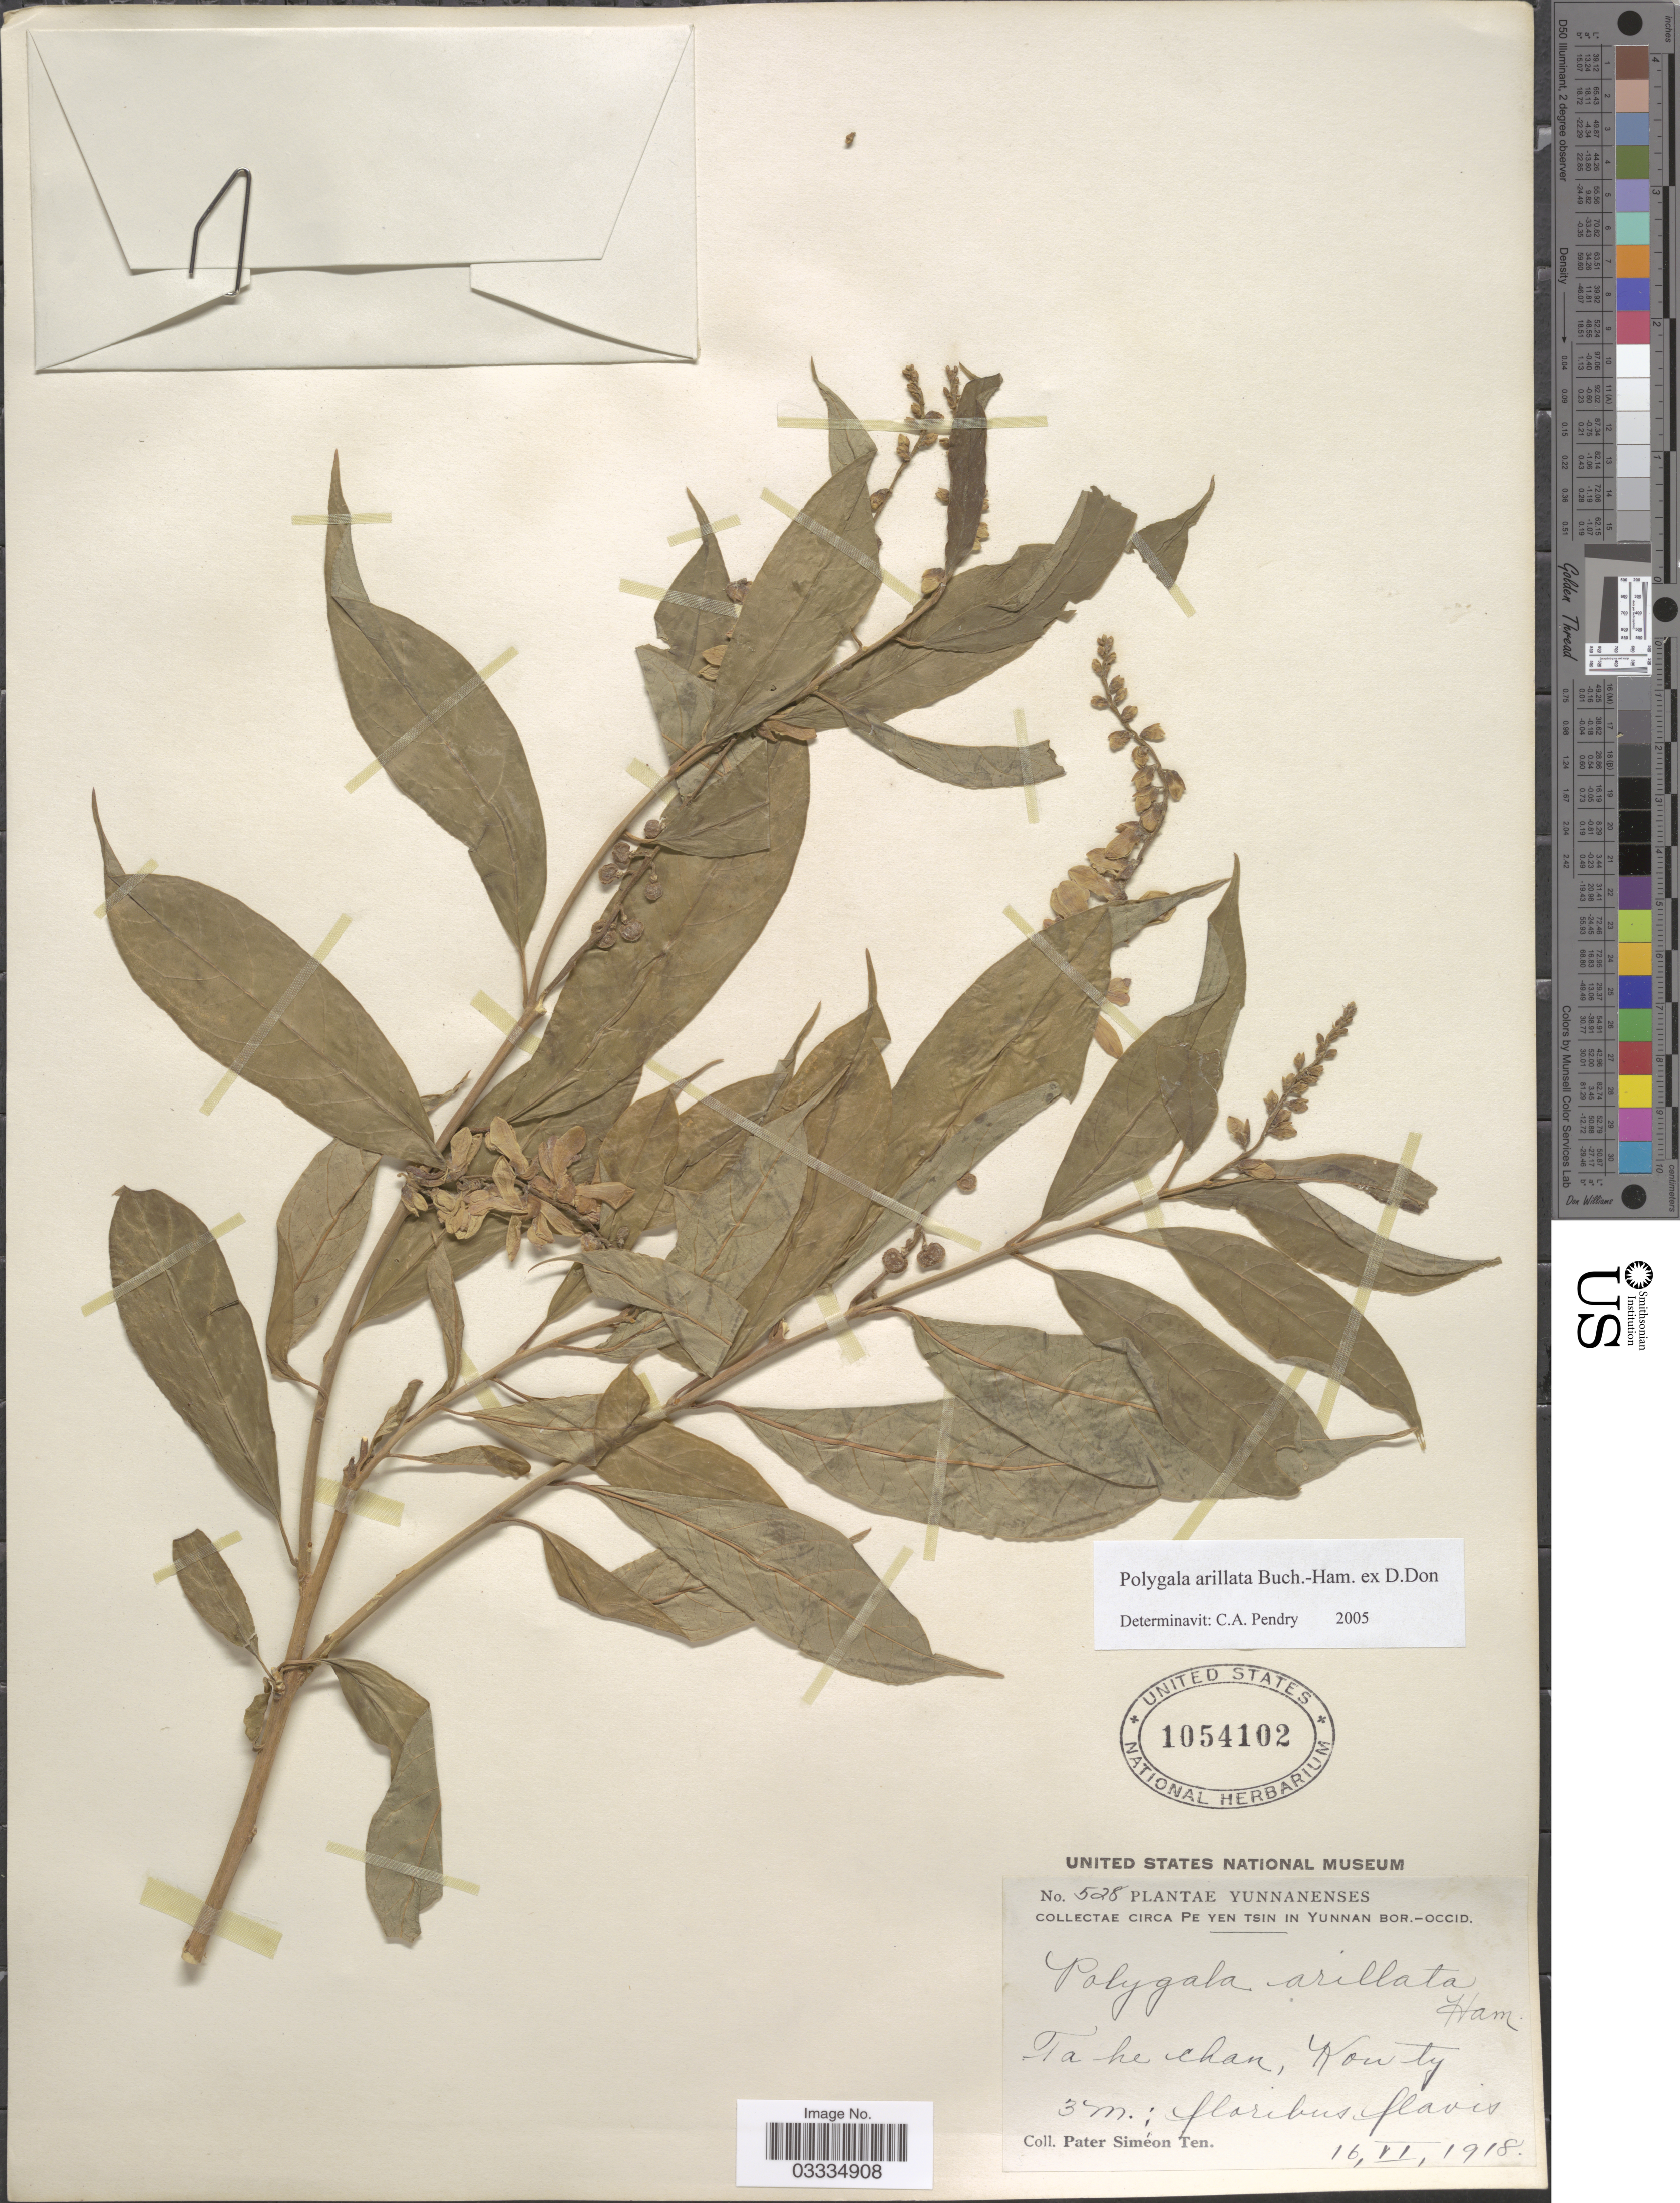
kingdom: Plantae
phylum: Tracheophyta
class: Magnoliopsida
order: Fabales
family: Polygalaceae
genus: Polygala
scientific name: Polygala arillata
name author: Buch.-Ham. ex D. Don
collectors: P. S. Ten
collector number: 528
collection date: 1918-06-16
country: China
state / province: Yunnan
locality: Circa Pe Yen Tsin in Yunnan bor.-occid. Ta he chan, Kou ty.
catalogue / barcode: US 1054102